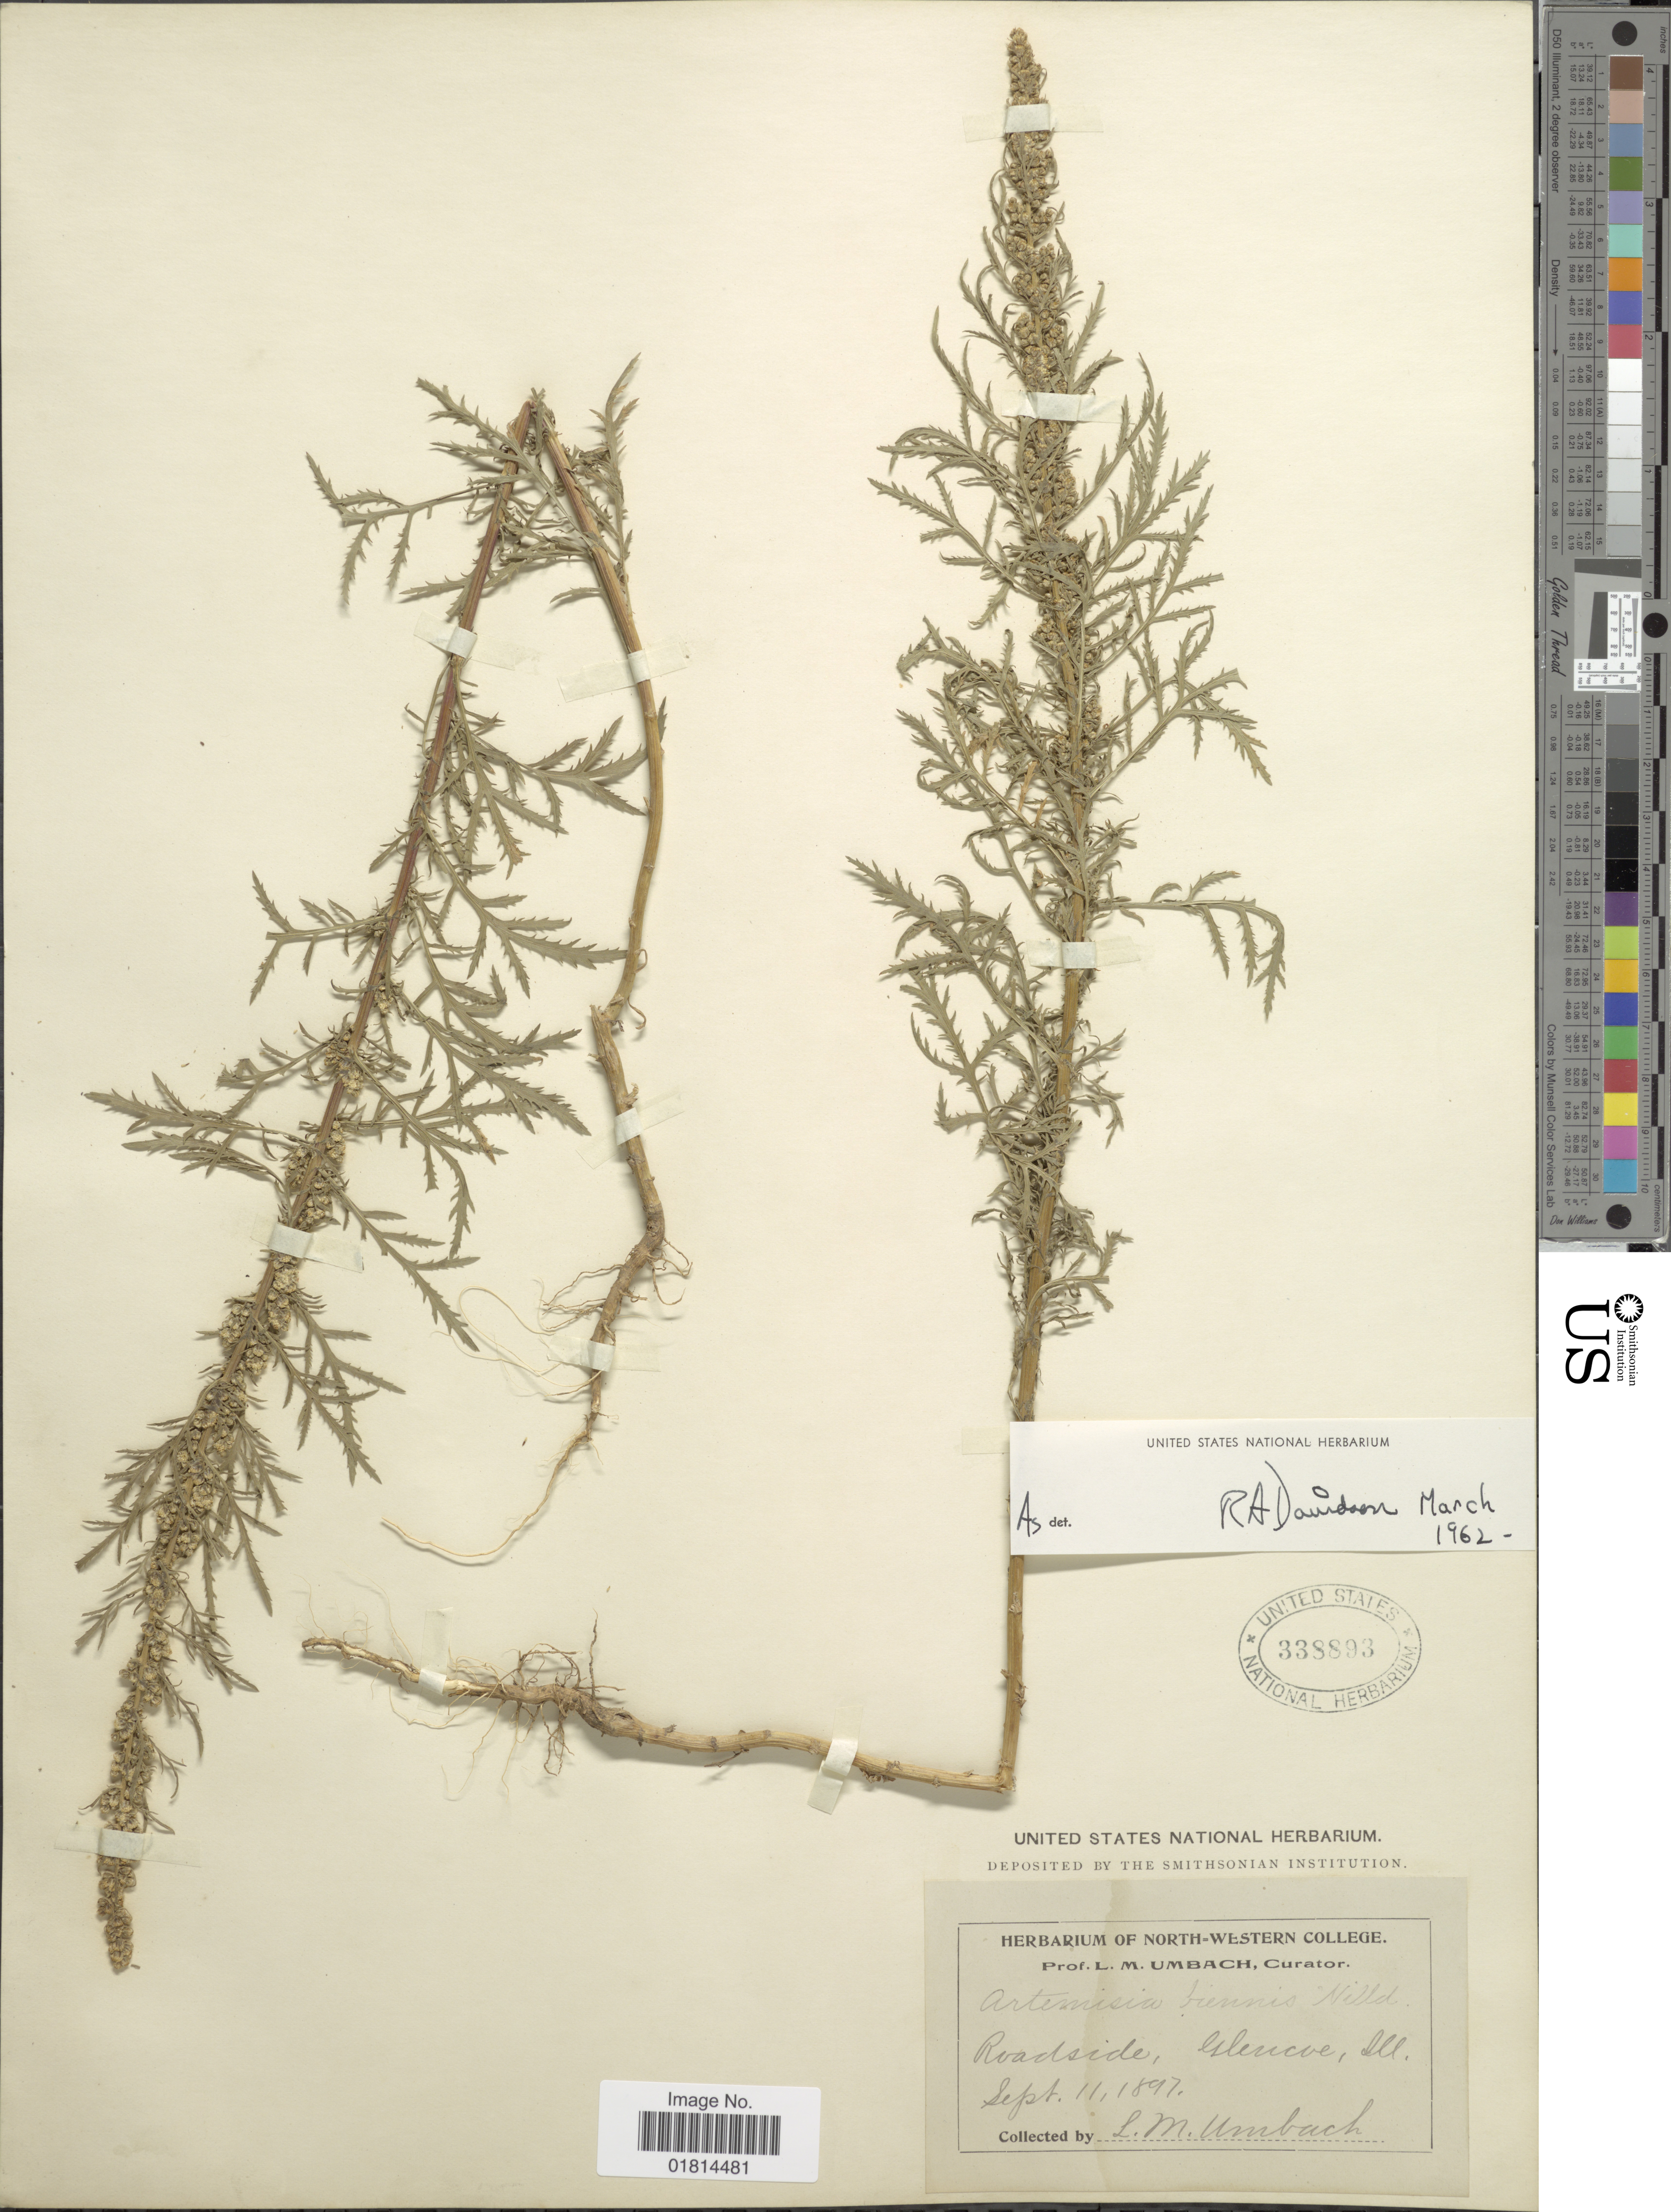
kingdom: Plantae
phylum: Tracheophyta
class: Magnoliopsida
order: Asterales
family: Asteraceae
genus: Artemisia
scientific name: Artemisia biennis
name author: Willd.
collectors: L. M. Umbach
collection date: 1897-09-11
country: United States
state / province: Illinois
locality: Roadside, Glencoe, Ill.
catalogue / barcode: US 338893